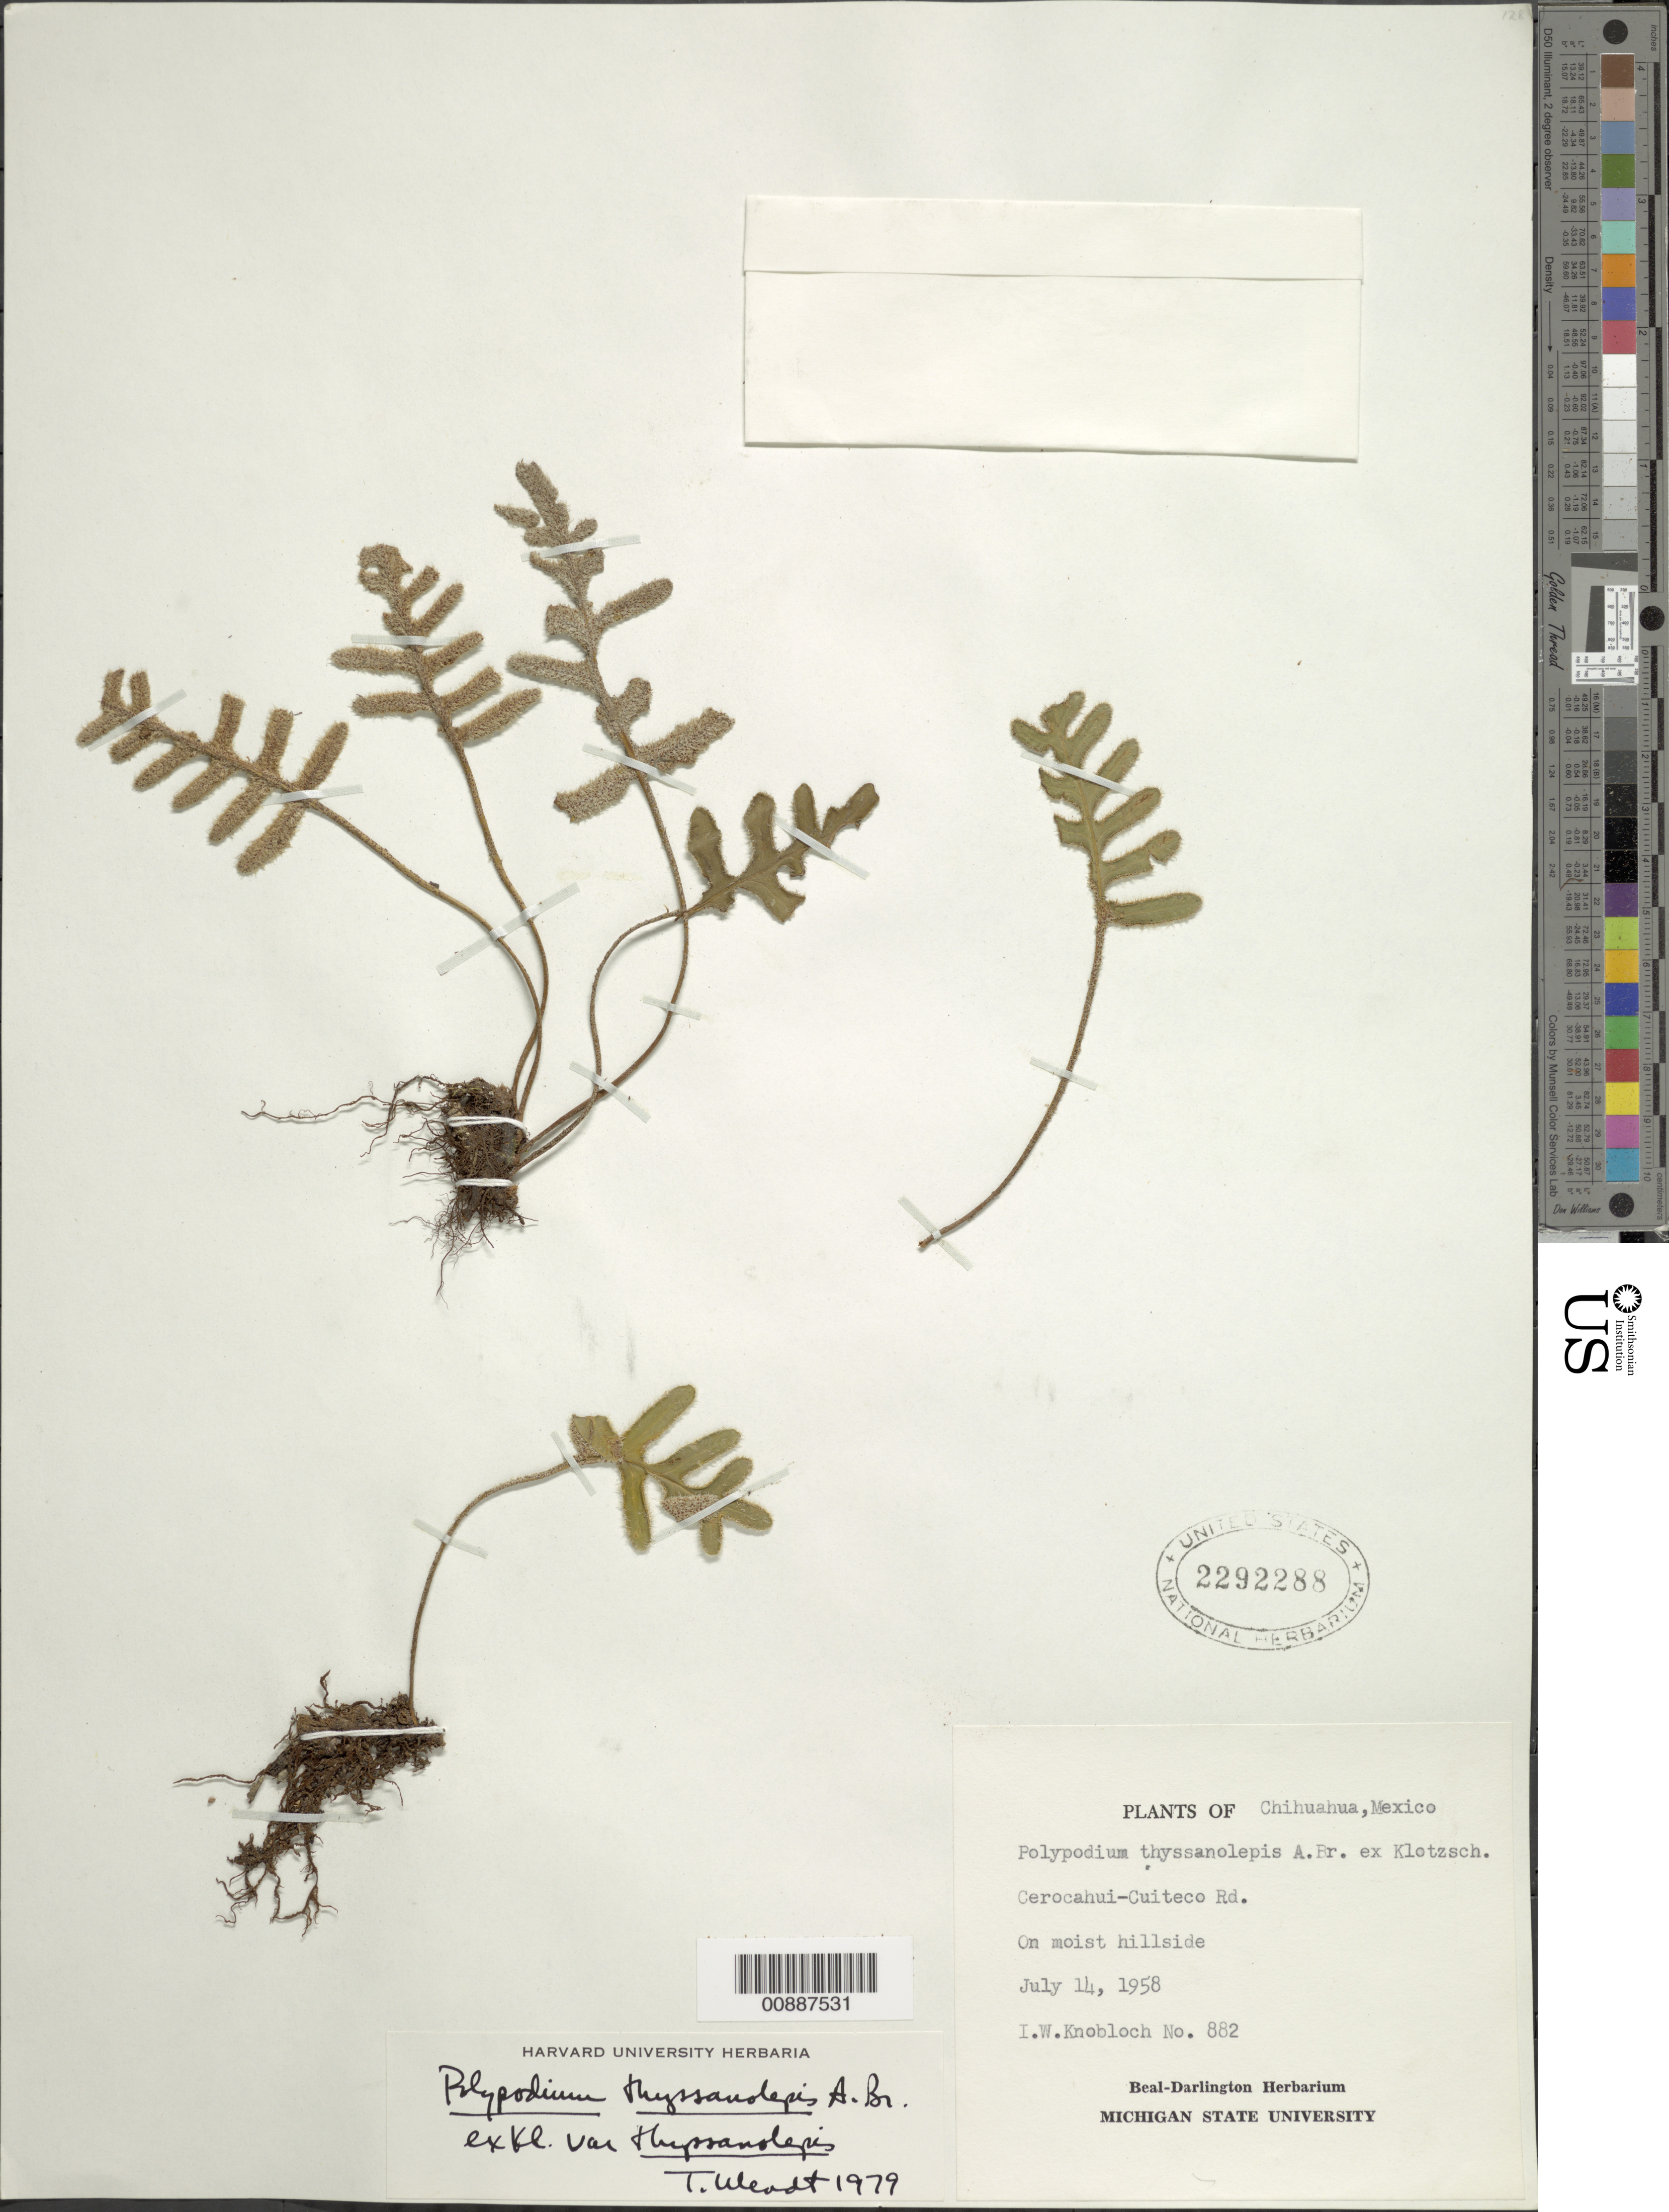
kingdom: Plantae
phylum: Tracheophyta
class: Polypodiopsida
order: Polypodiales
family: Polypodiaceae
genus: Pleopeltis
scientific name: Pleopeltis thyssanolepis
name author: (A. Braun ex Klotzsch) E.G. Andrews & Windham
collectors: I. W. Knobloch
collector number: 882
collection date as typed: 14 Jul 1958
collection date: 1958-07-14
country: Mexico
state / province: Chihuahua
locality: Cerocahui-Cuiteco Rd.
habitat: On moist hillside.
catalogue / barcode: US 2292288